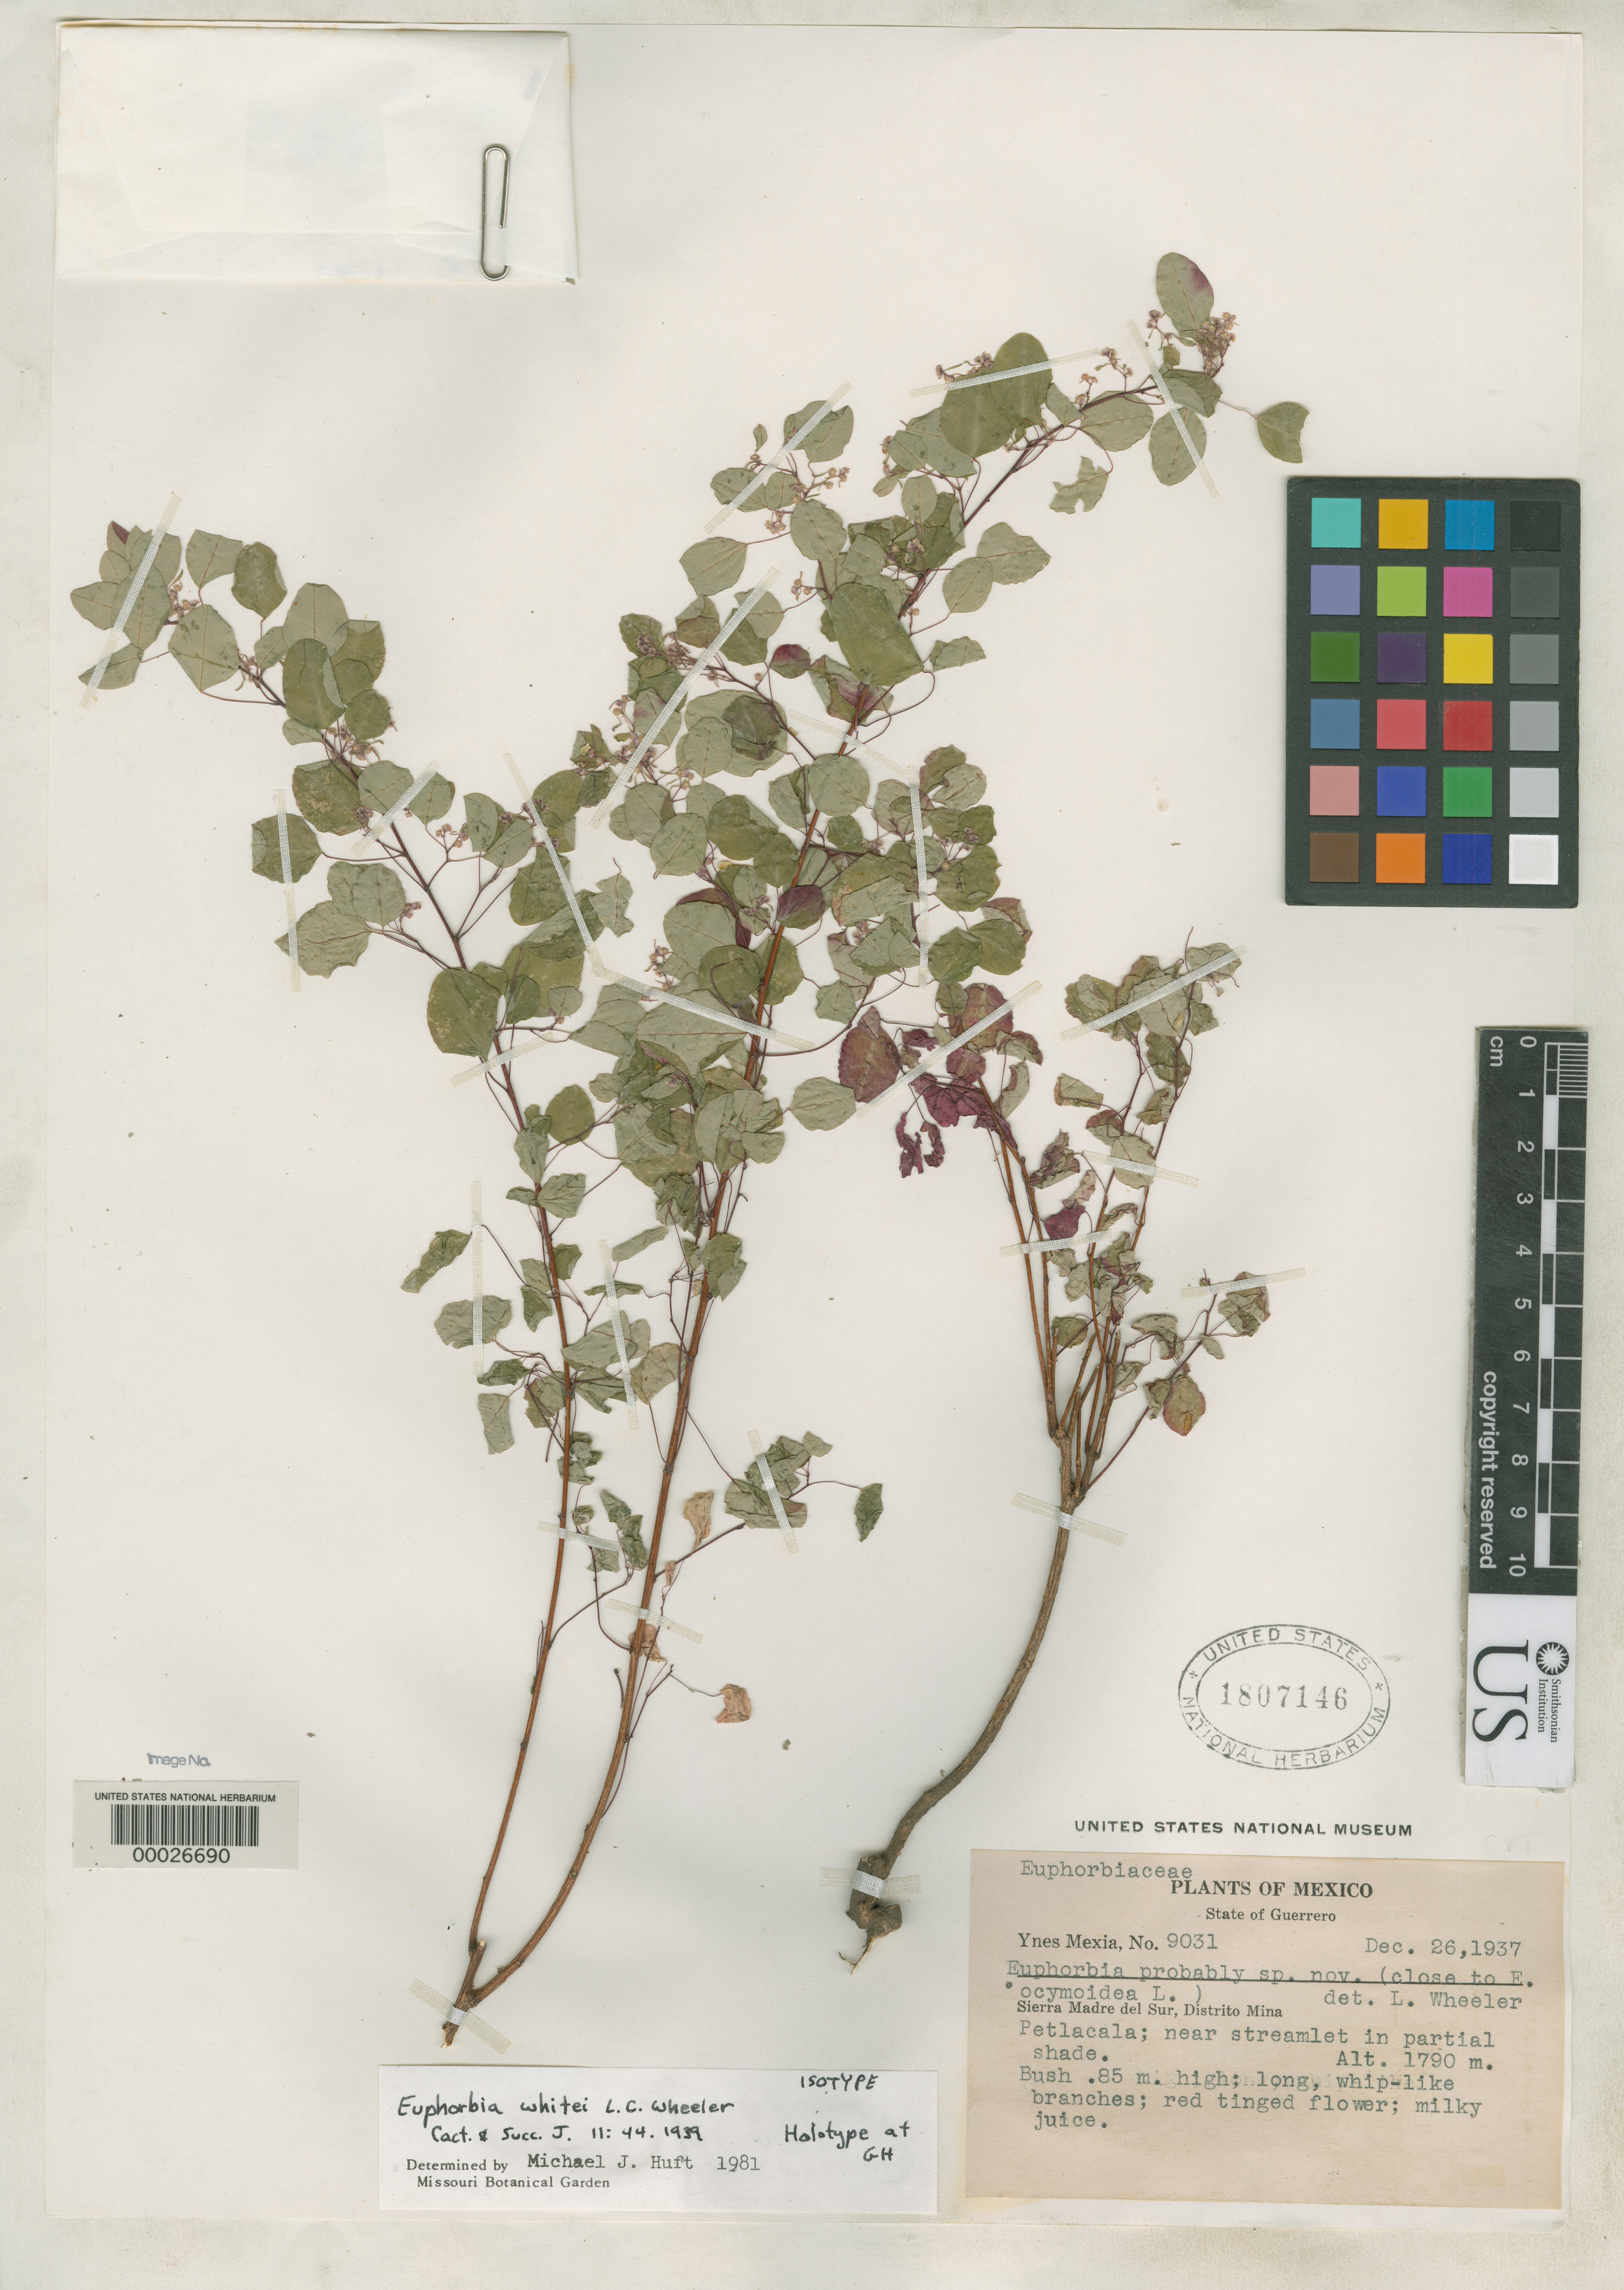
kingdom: Plantae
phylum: Tracheophyta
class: Magnoliopsida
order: Malpighiales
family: Euphorbiaceae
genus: Euphorbia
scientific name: Euphorbia whitei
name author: L.C. Wheeler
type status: Isotype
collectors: Y. Mexia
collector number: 9031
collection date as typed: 26 Dec 1937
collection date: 1937-12-26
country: Mexico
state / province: Guerrero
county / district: Mina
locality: Petlacala, Sierra Madre del Sur.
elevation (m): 1790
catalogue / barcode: US 1807146